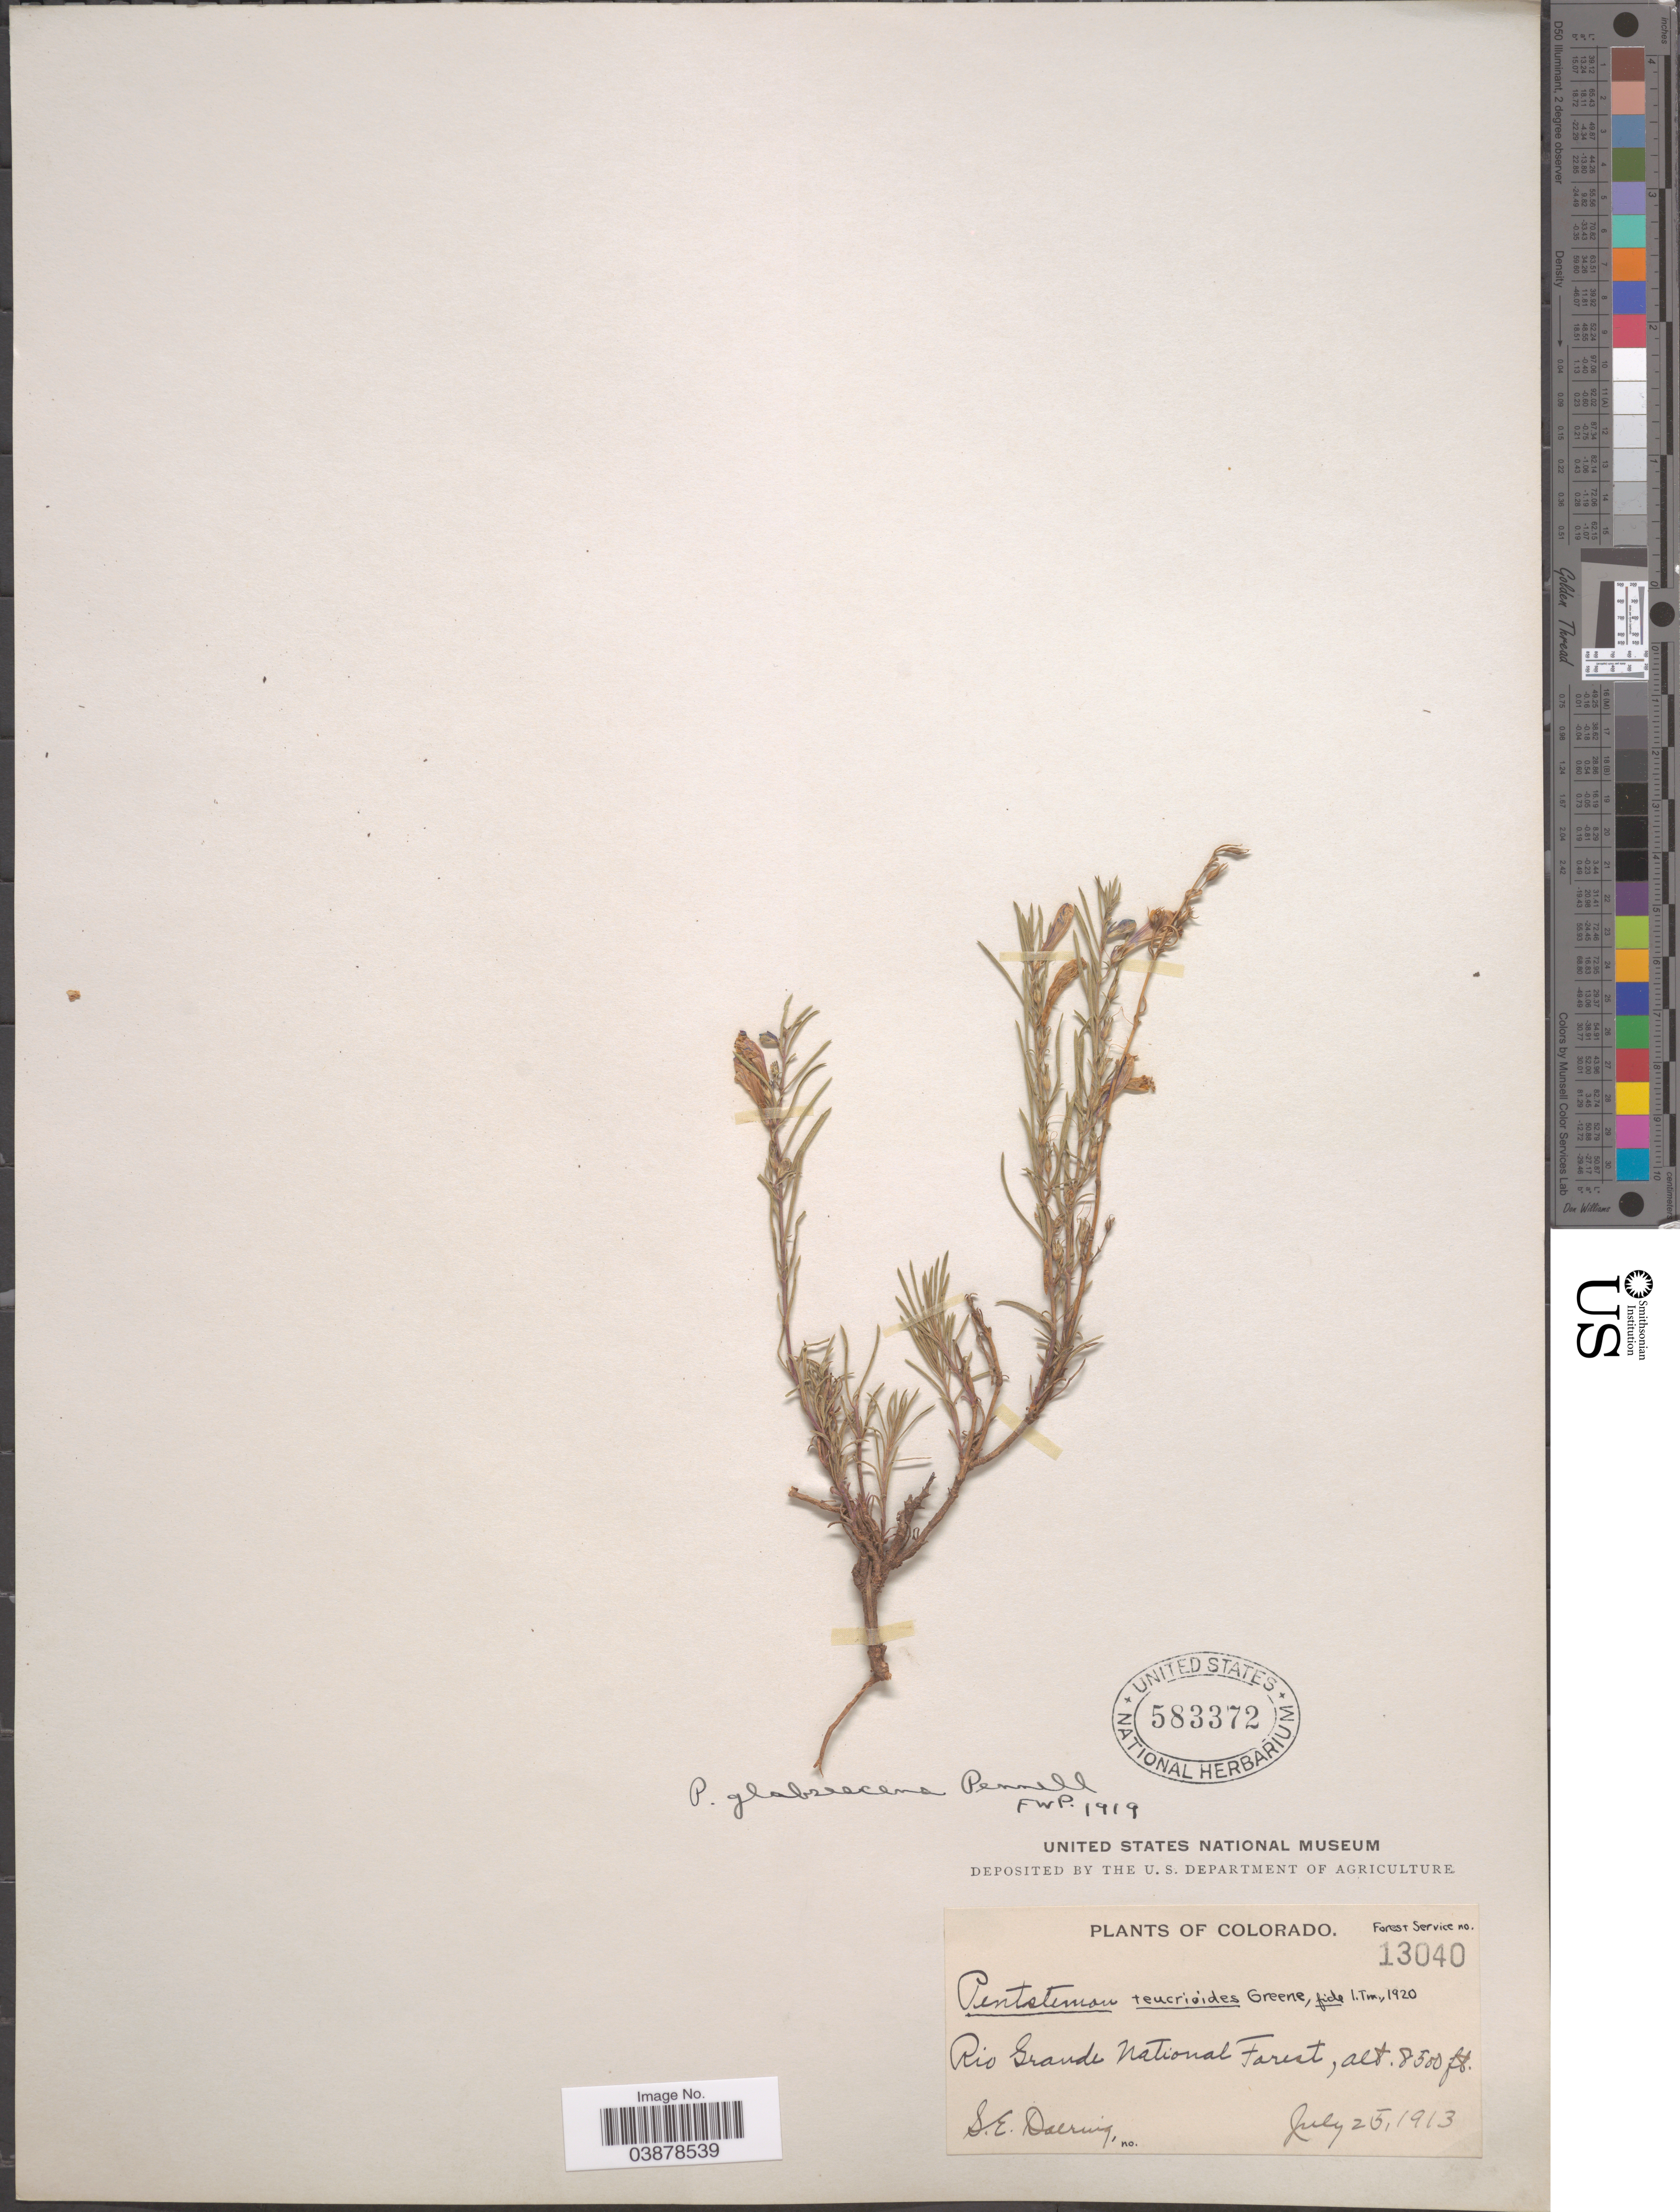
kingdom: Plantae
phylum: Tracheophyta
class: Magnoliopsida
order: Lamiales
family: Plantaginaceae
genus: Penstemon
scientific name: Penstemon teucrioides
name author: Greene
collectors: S. Doering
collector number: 13040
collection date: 1913-07-25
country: United States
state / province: Colorado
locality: Rio Grande National Forest.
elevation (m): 2591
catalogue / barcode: US 583372